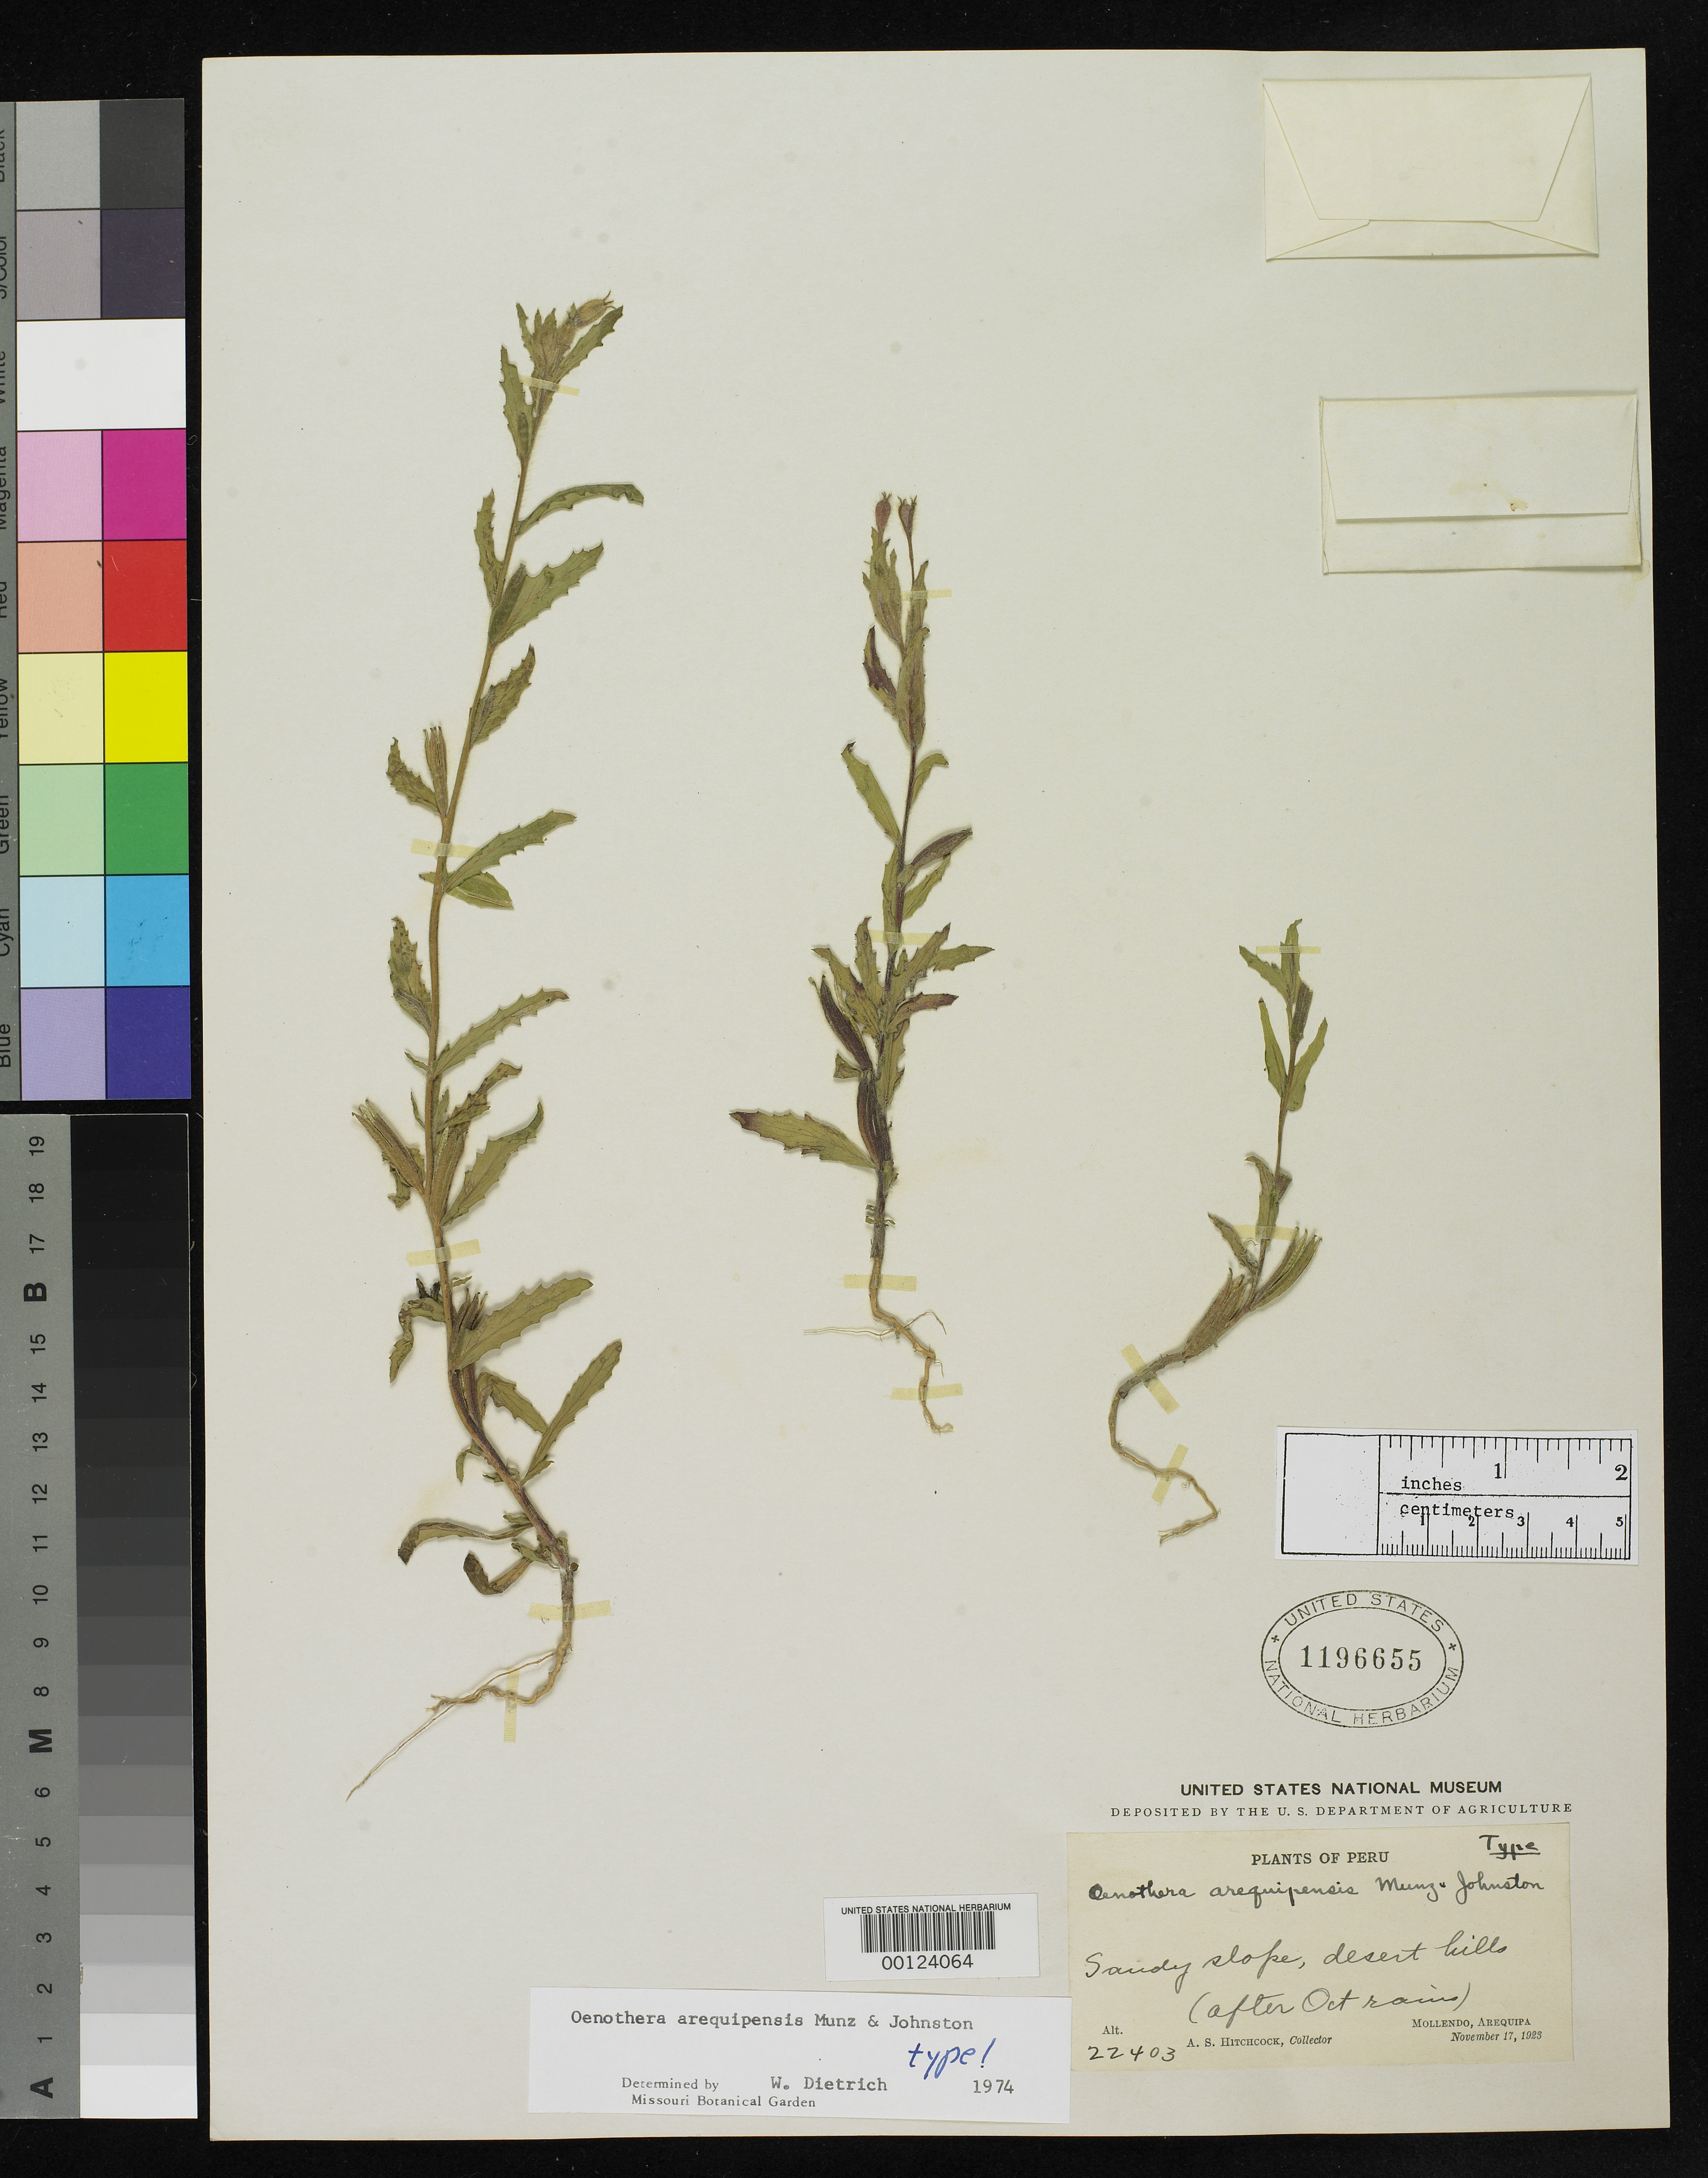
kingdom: Plantae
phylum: Tracheophyta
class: Magnoliopsida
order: Myrtales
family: Onagraceae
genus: Oenothera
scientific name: Oenothera arequipensis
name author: Munz & I.M. Johnst.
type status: Holotype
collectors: A. S. Hitchcock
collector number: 22403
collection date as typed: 17 Nov 1923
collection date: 1923-11-17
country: Peru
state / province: Arequipa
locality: Mollendo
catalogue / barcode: US 1196655